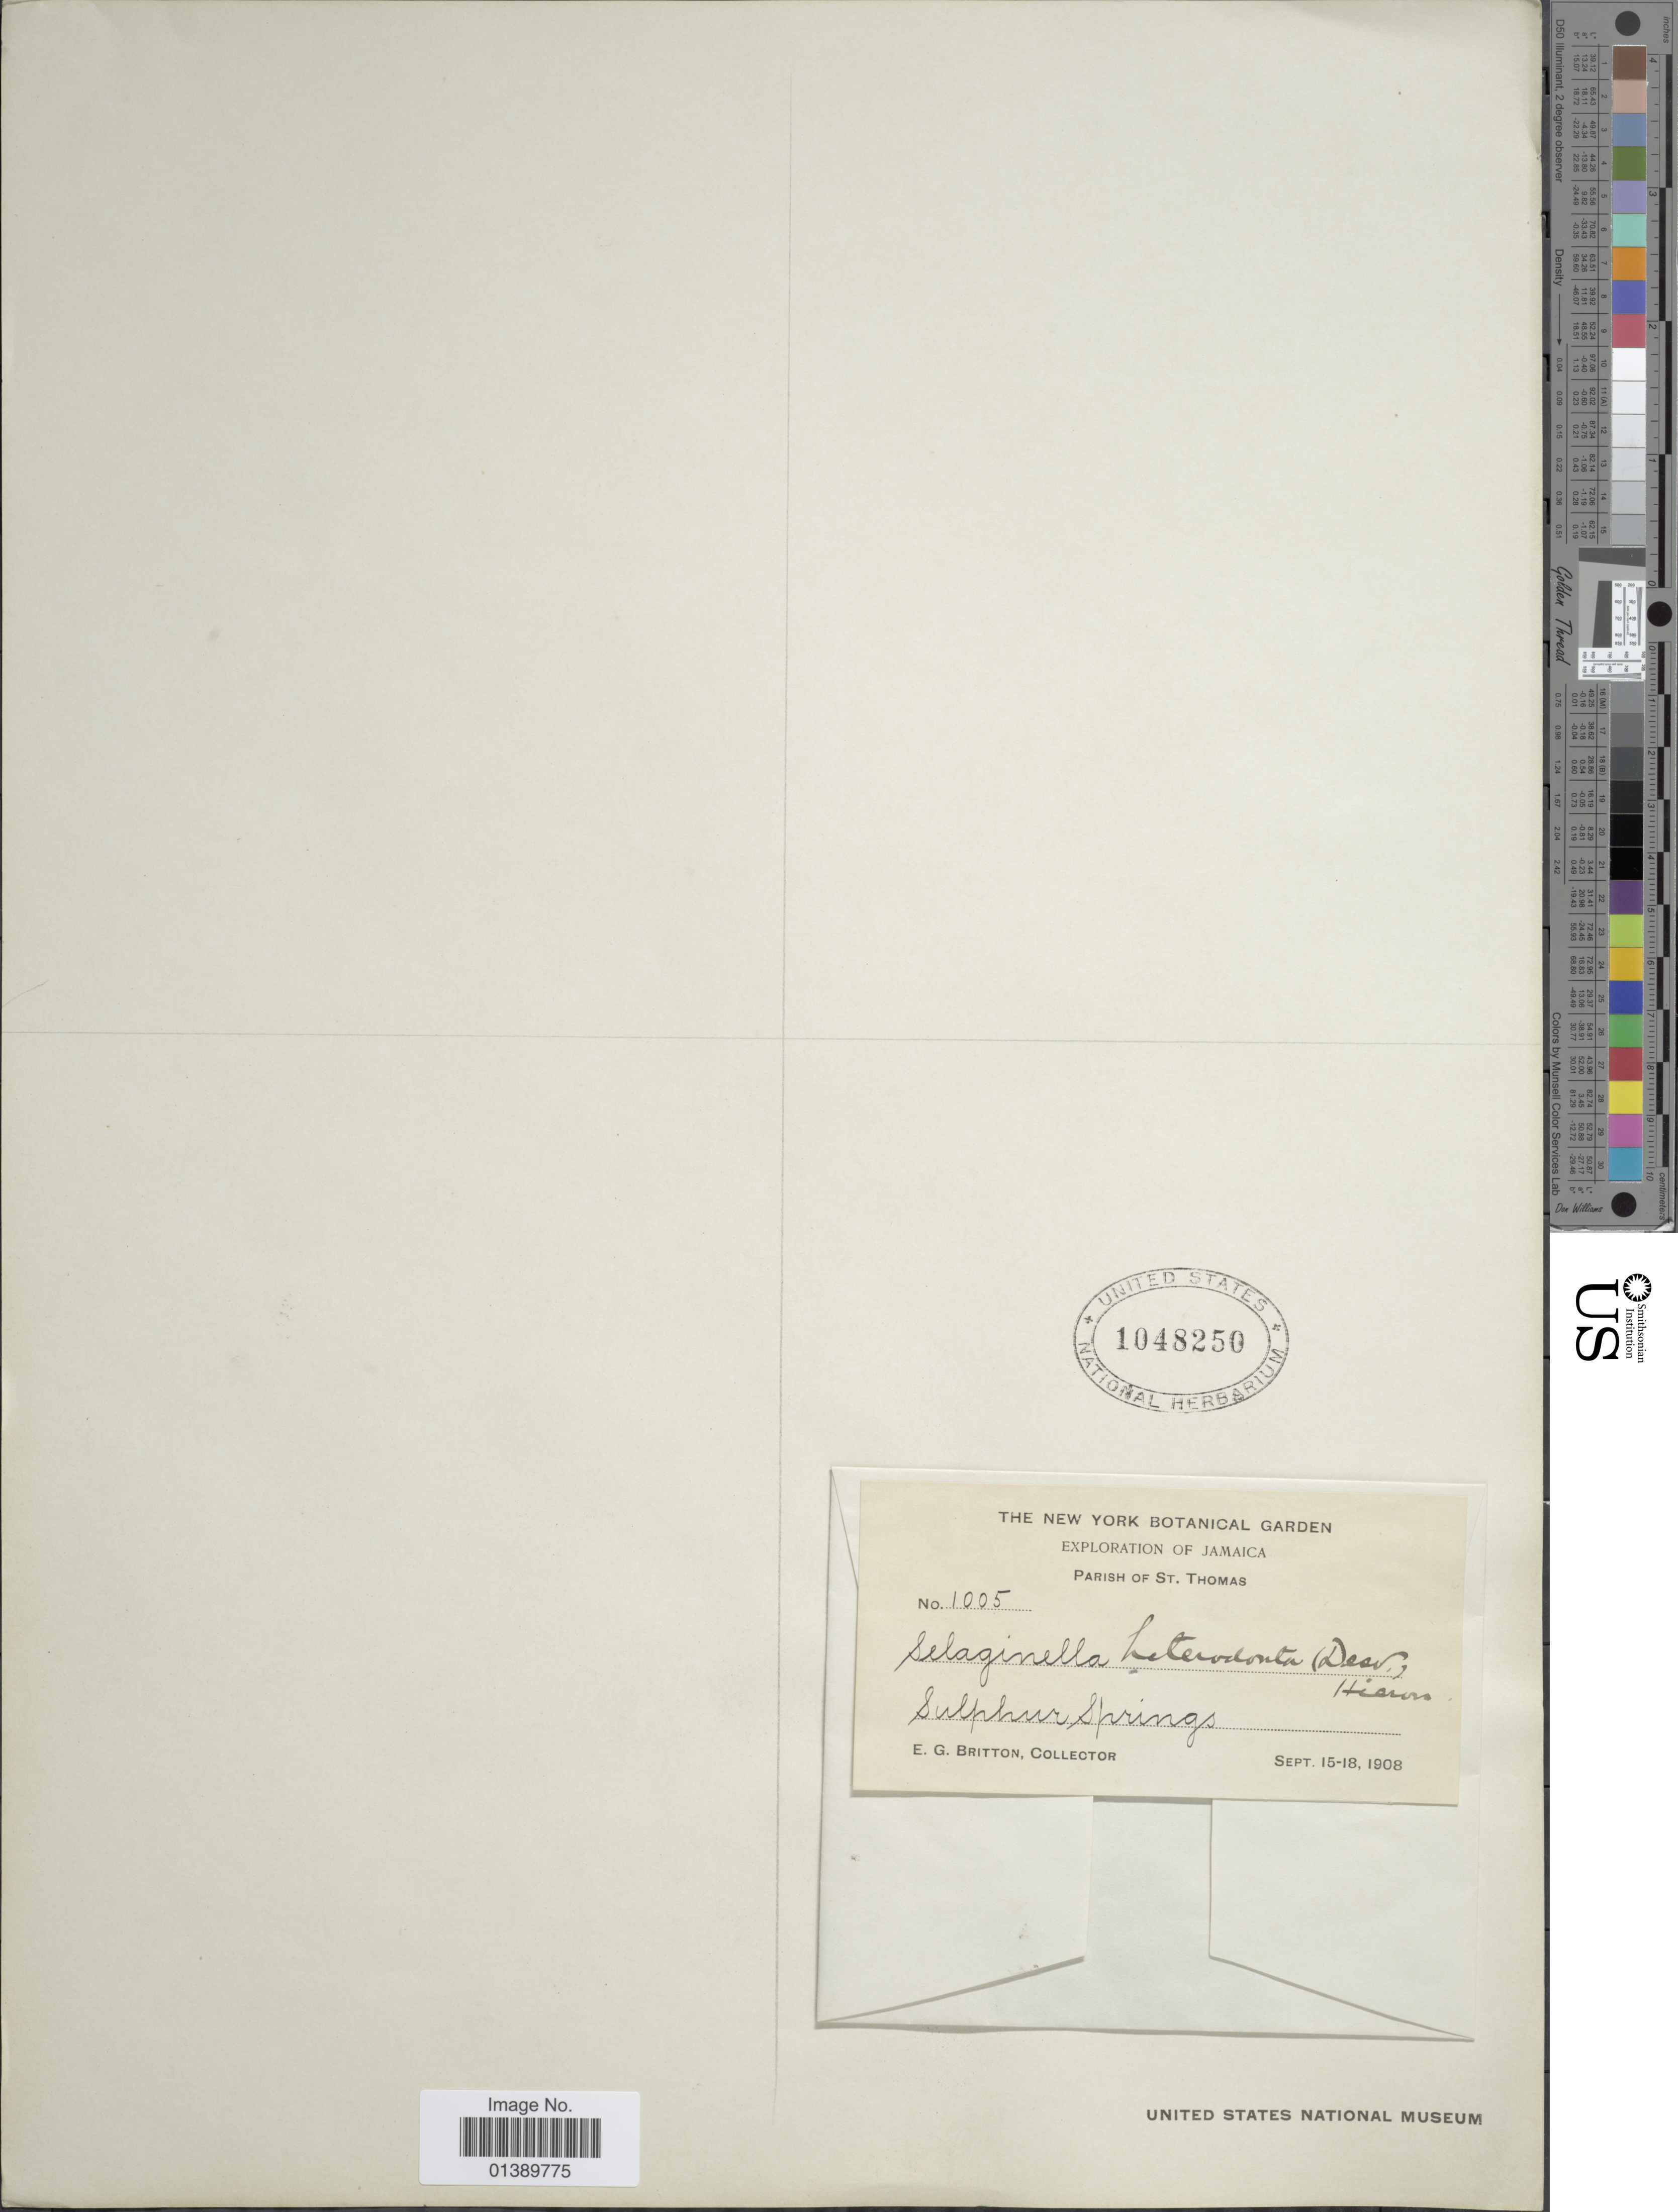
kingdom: Plantae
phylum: Tracheophyta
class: Lycopodiopsida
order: Selaginellales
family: Selaginellaceae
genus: Selaginella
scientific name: Selaginella heterodonta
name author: (Desv.) Hieron.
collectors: E. G. Britton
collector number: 1005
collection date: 1908-09-15/1908-09-18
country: Jamaica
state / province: Saint Thomas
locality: Sulphur Springs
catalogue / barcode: US 1048250